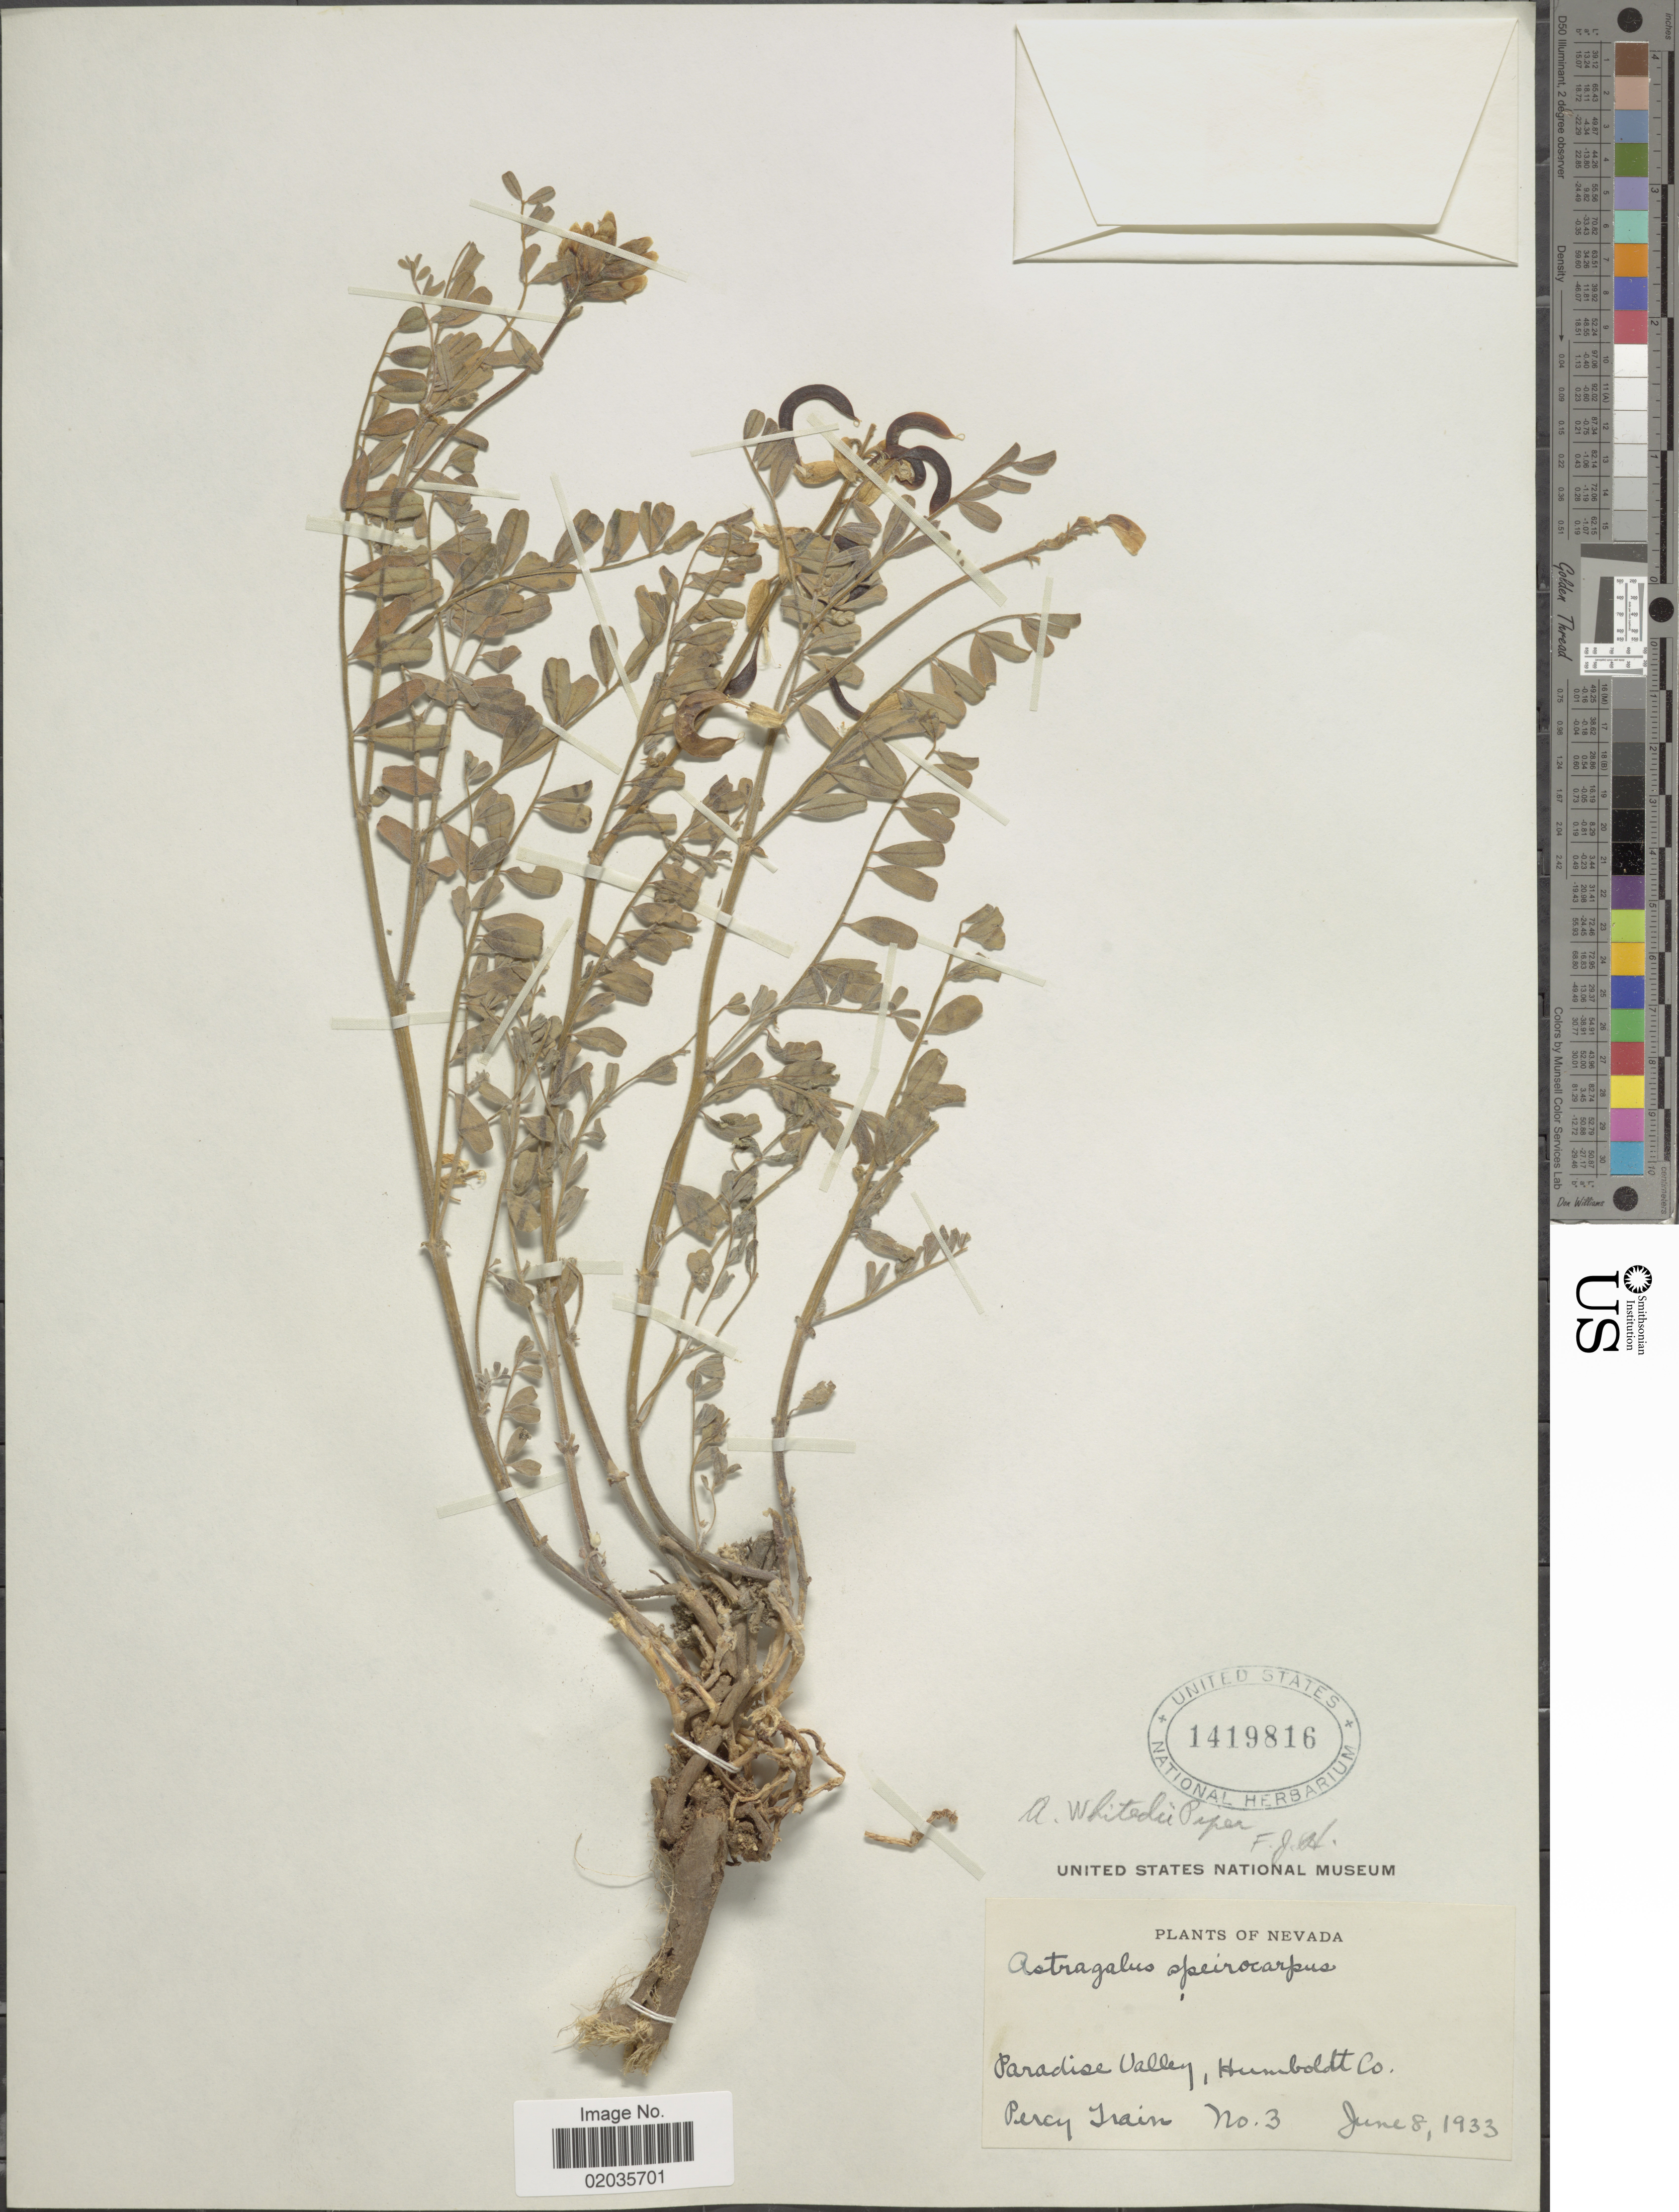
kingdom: Plantae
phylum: Tracheophyta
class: Magnoliopsida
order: Fabales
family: Fabaceae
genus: Astragalus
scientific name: Astragalus whitedii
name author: Piper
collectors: P. Train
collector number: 3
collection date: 1933-06-08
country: United States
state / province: Nevada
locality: Paradise Valley, Humboldt Co.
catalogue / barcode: US 1419816